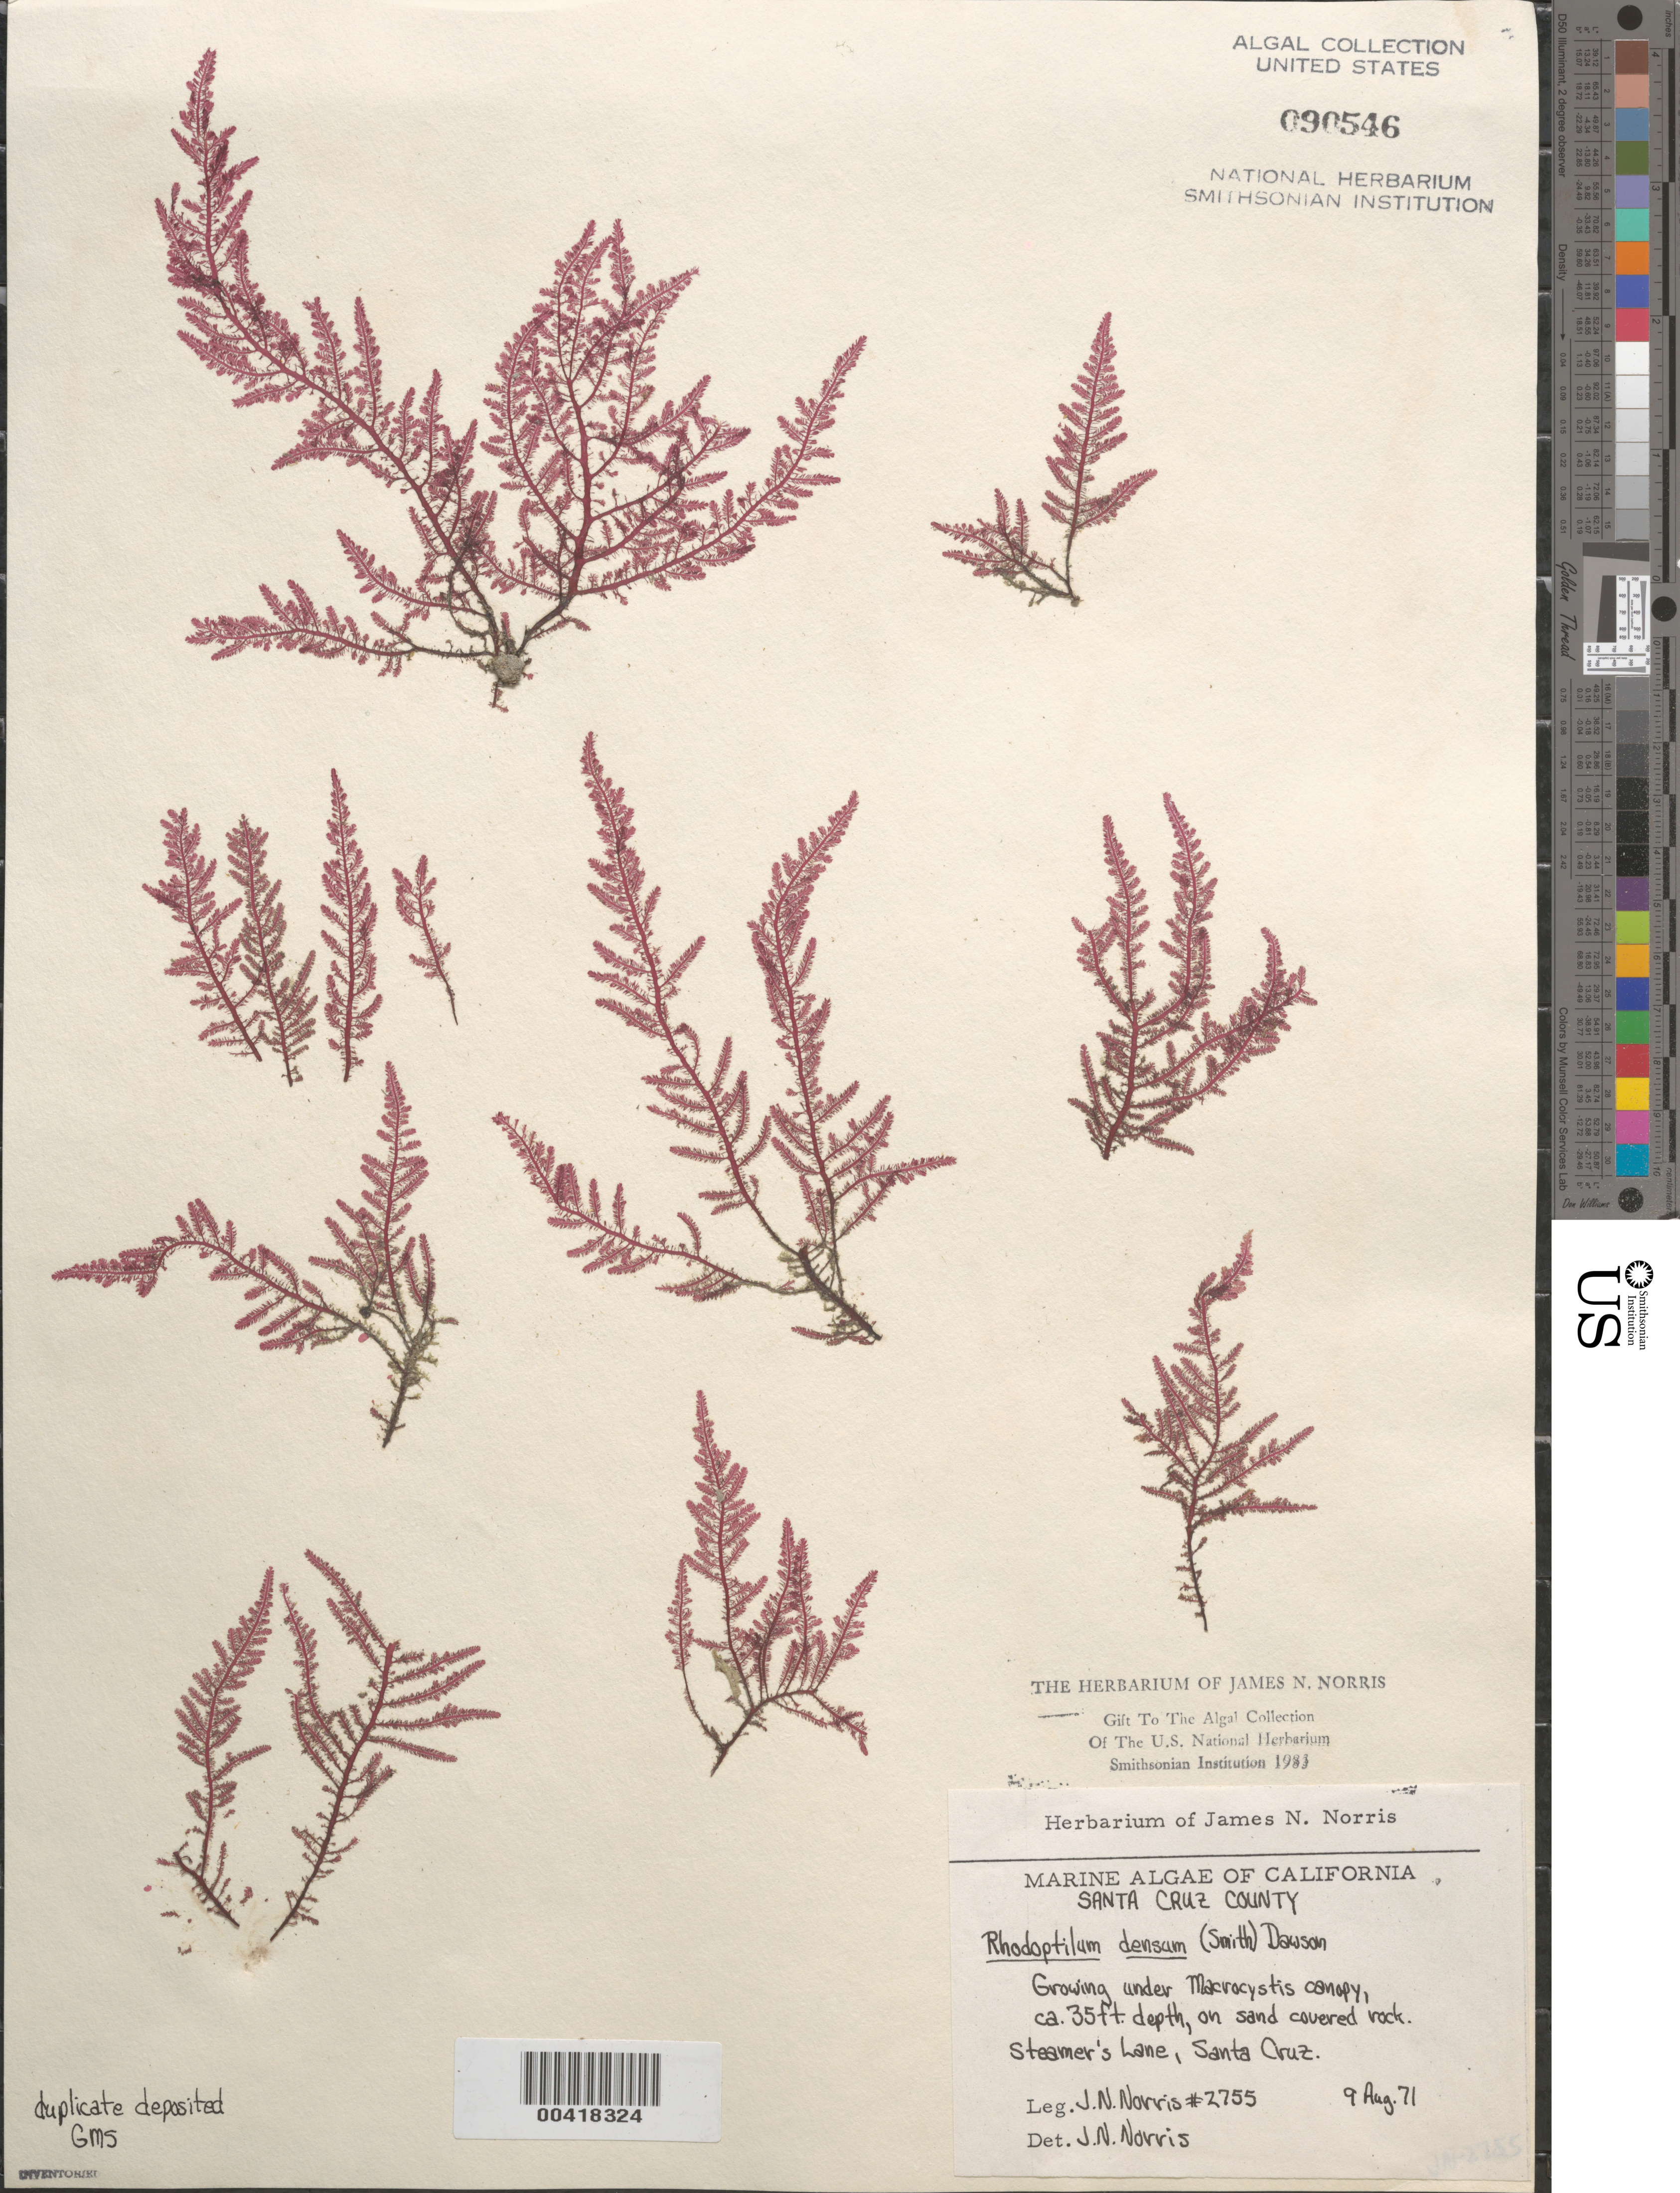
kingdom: Plantae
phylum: Rhodophyta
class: Florideophyceae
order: Ceramiales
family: Dasyaceae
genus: Rhodoptilum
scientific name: Rhodoptilum plumosum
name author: (Harv. & Bail.) Kylin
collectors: J. N. Norris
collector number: JN-2755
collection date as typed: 09 Aug 1971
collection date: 1971-08-09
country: United States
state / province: California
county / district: Santa Cruz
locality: Steamer's Lane, Santa Cruz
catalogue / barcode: US 90546